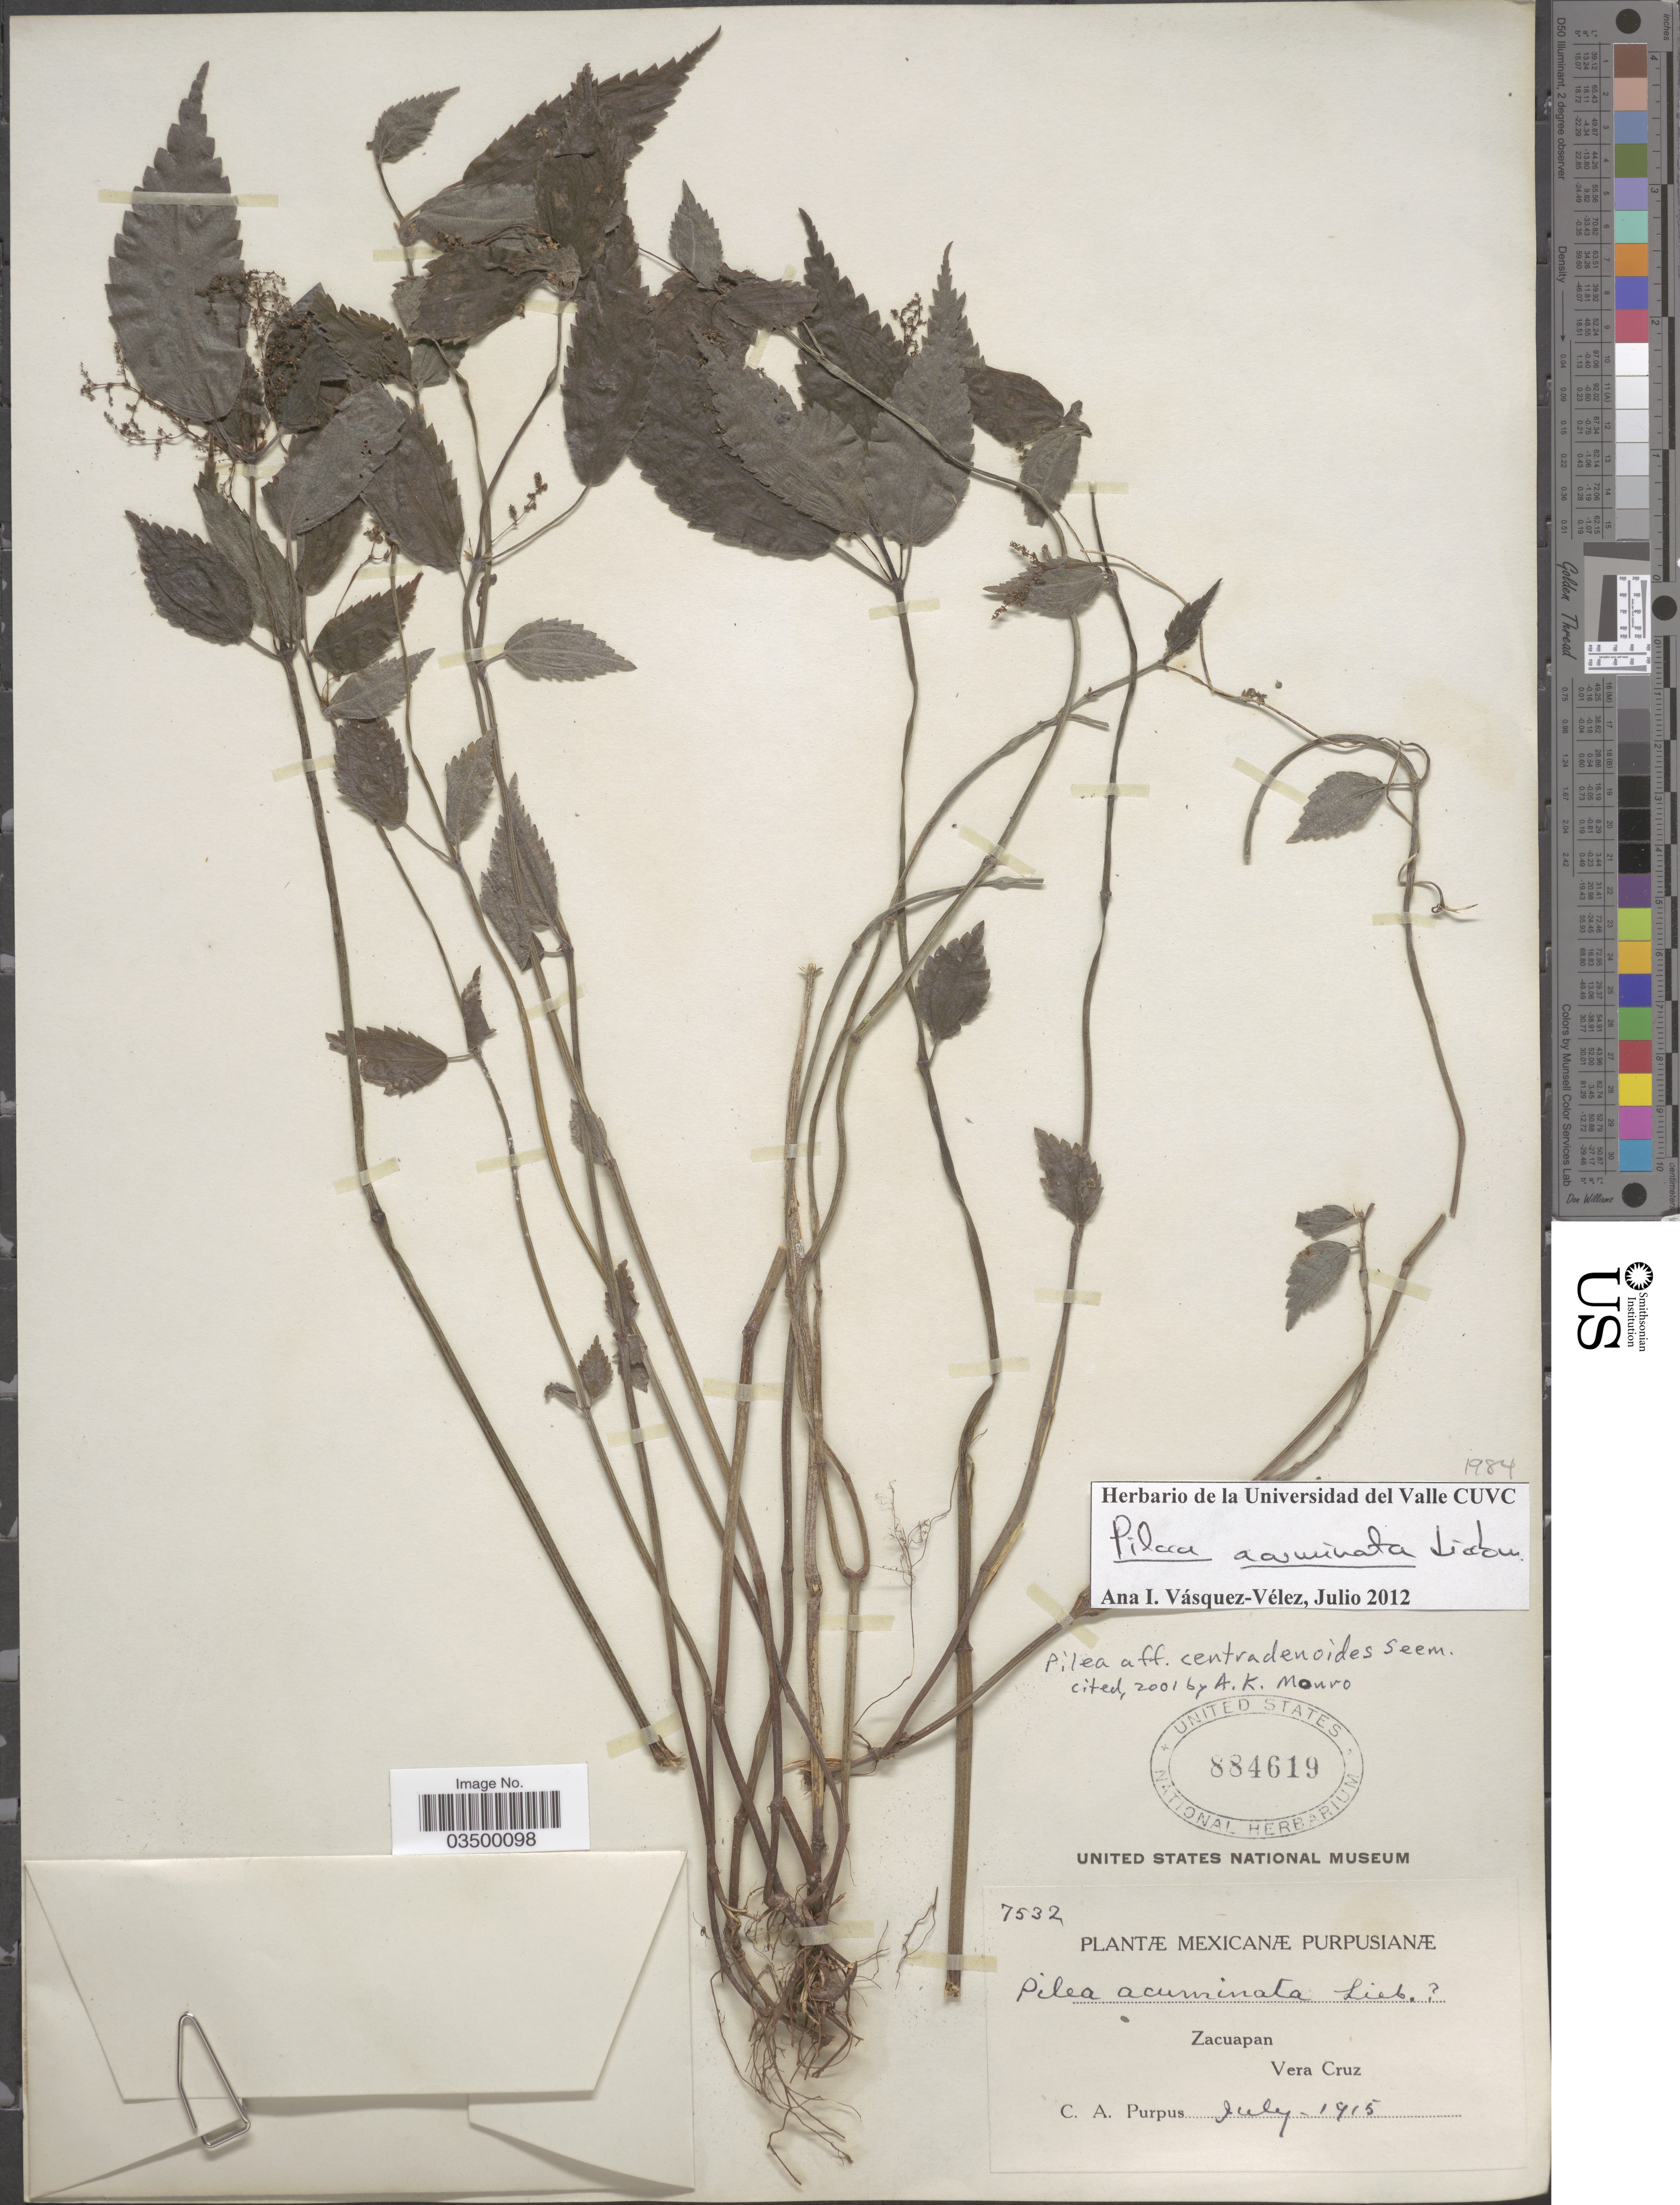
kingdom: Plantae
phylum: Tracheophyta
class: Magnoliopsida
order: Rosales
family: Urticaceae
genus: Pilea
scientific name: Pilea acuminata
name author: Liebm.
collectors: C. A. Purpus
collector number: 7532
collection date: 1915-07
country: Mexico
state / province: Veracruz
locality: Zacuapan. Vera Cruz.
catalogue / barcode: US 884619